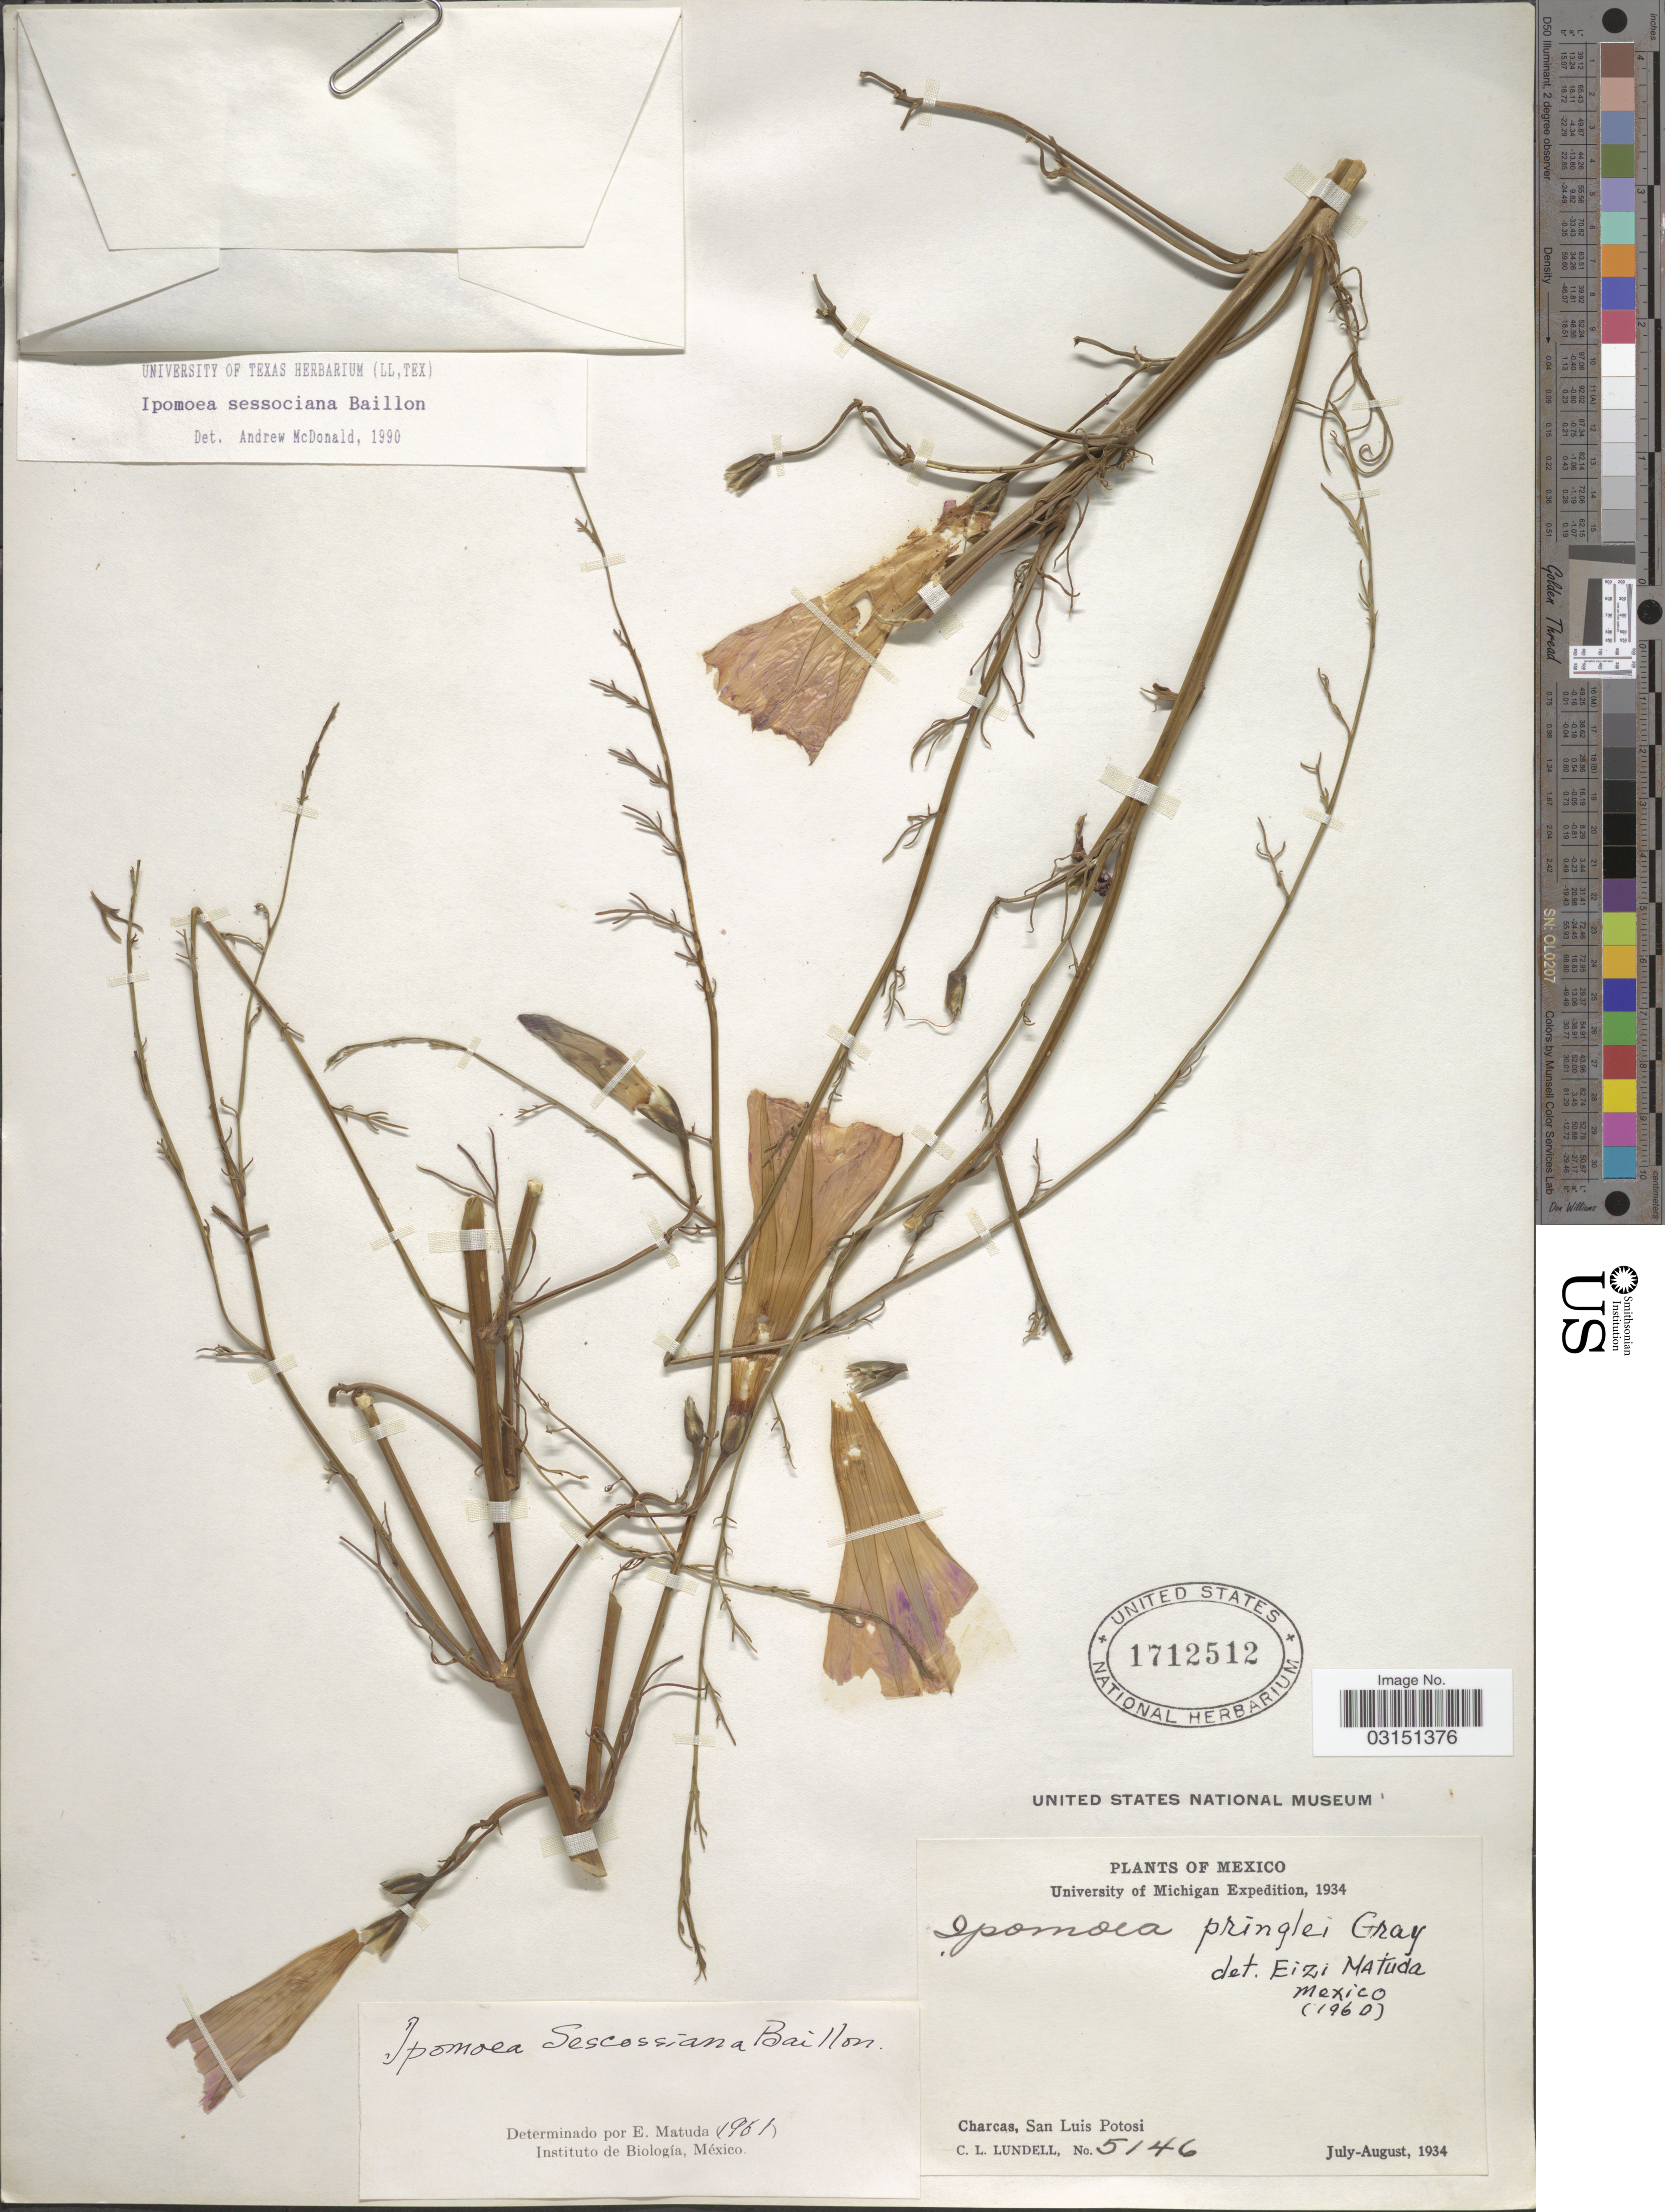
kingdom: Plantae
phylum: Tracheophyta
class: Magnoliopsida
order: Solanales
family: Convolvulaceae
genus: Ipomoea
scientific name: Ipomoea sescossiana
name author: Baill.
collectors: C. L. Lundell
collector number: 5146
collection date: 1934-07/1934-08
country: Mexico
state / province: San Luis Potosí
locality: Charcas.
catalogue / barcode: US 1712512